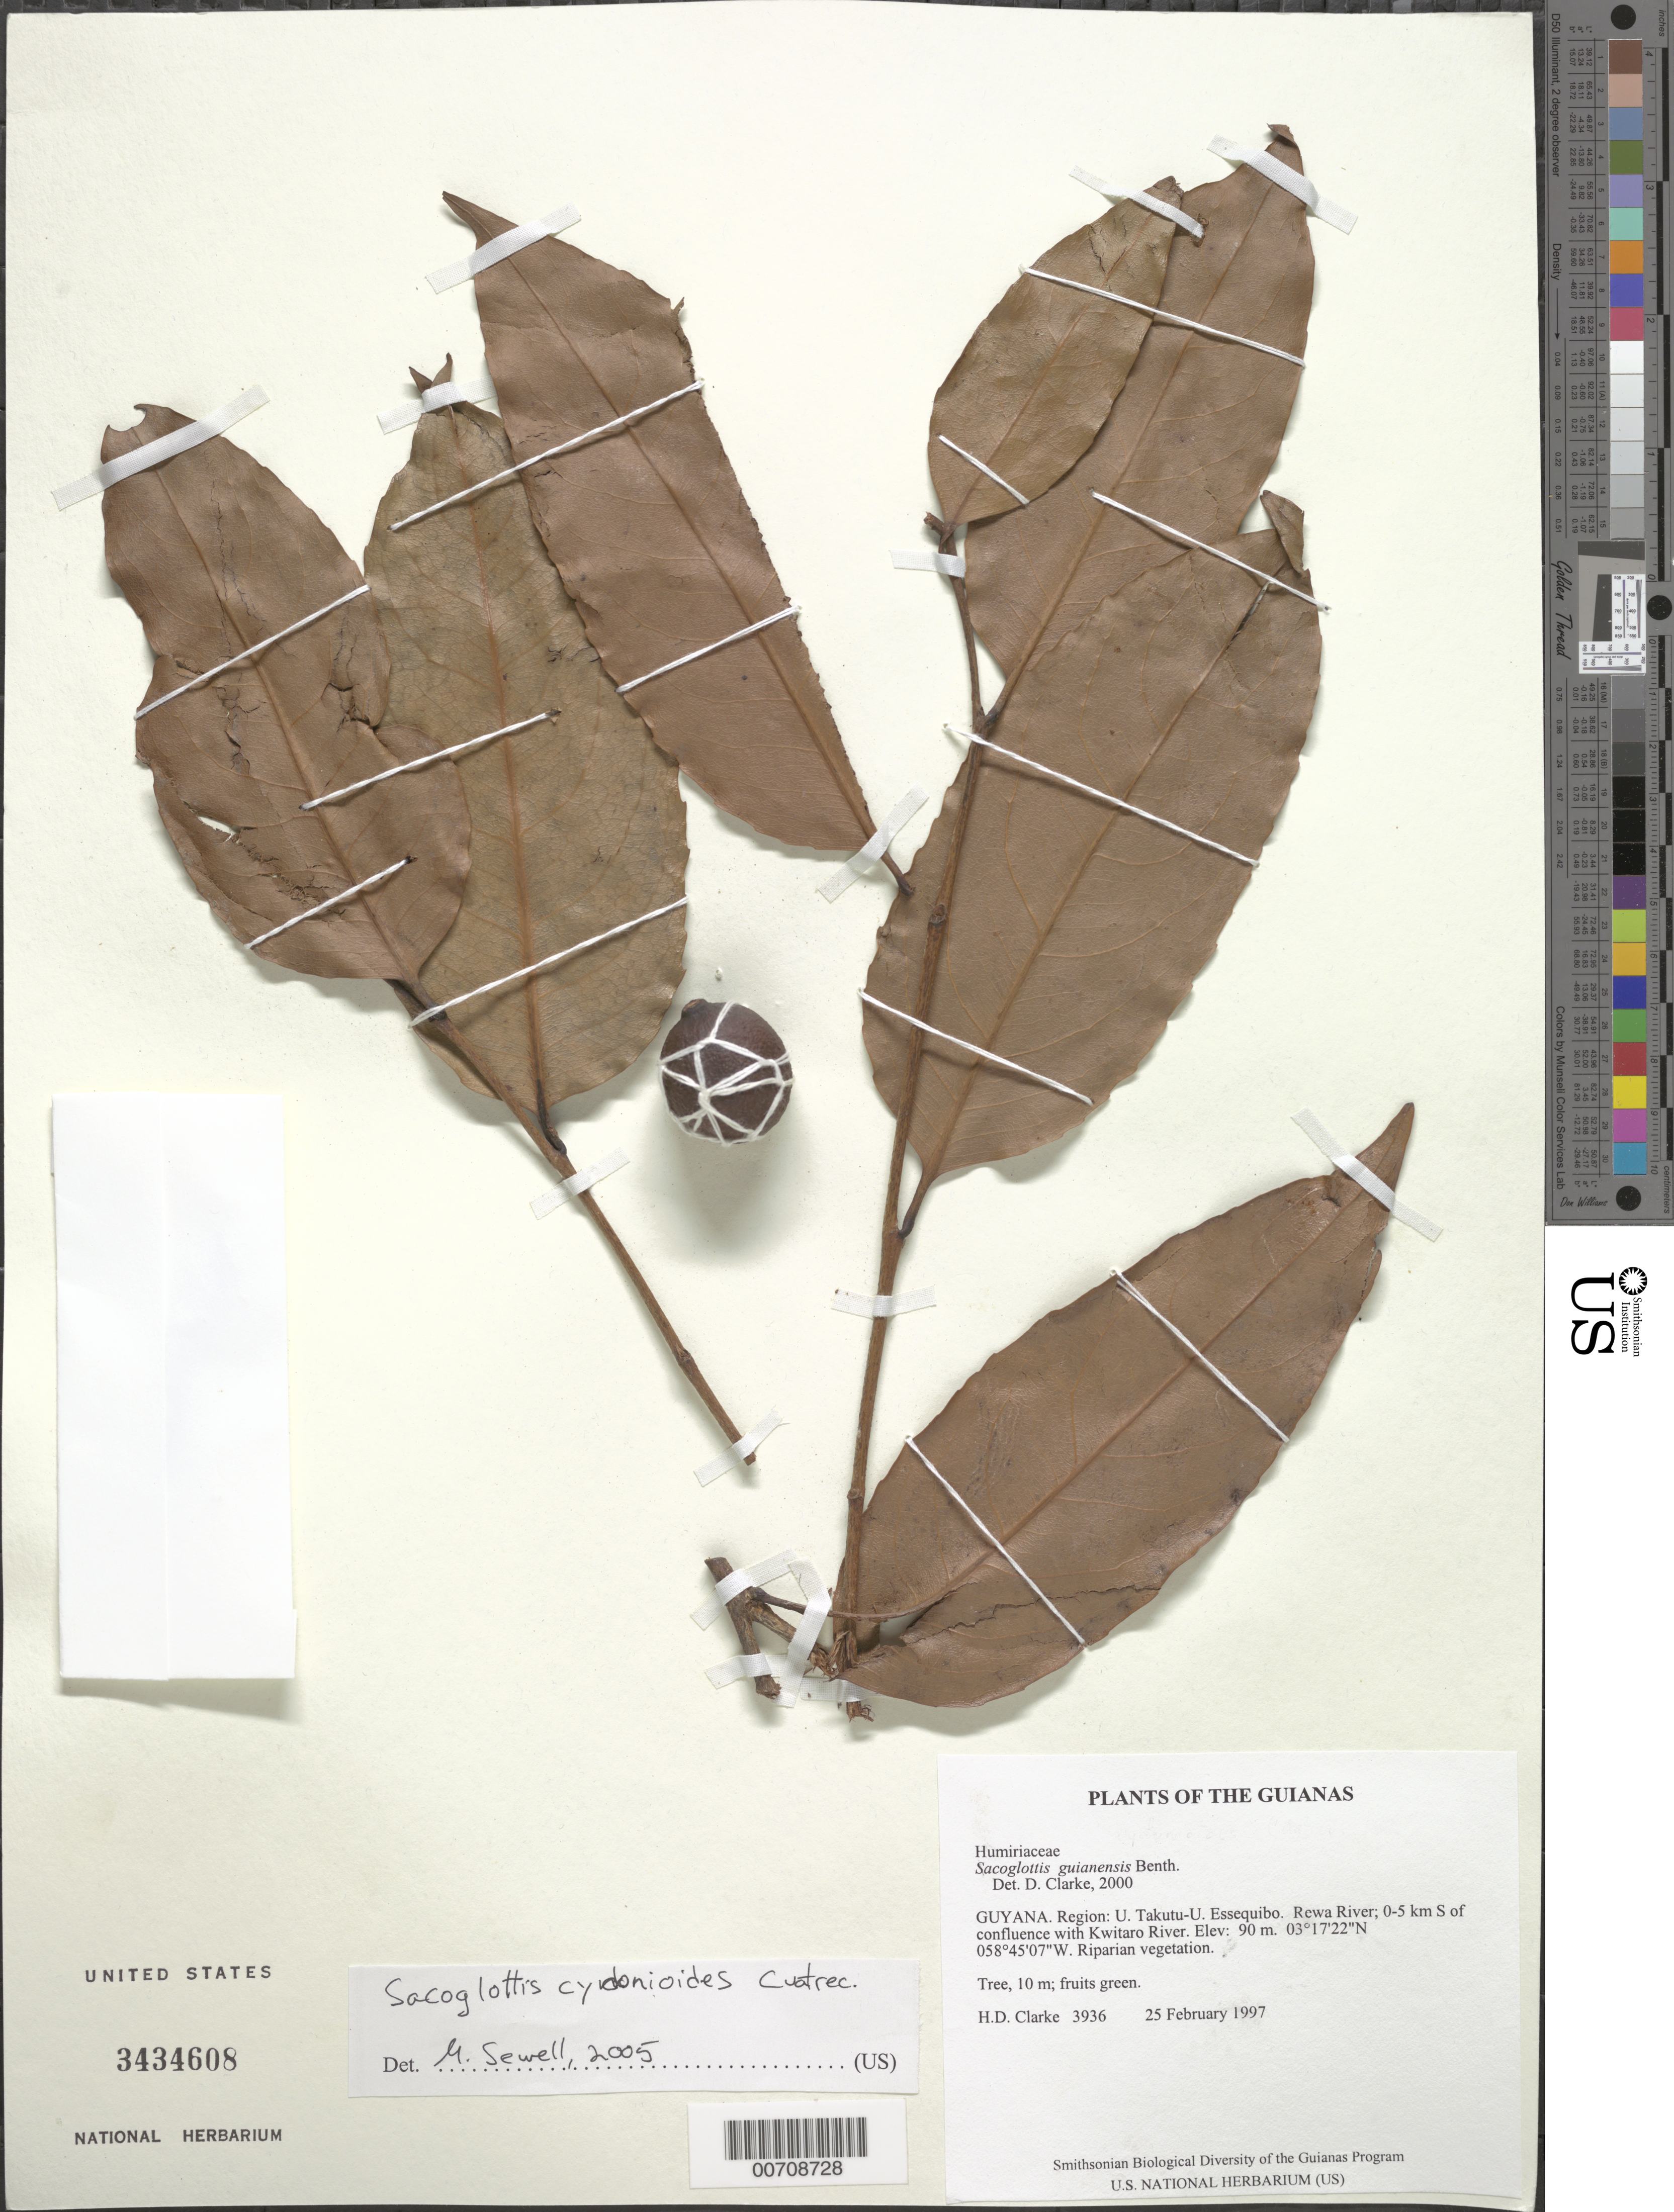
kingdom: Plantae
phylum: Tracheophyta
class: Magnoliopsida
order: Malpighiales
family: Humiriaceae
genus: Sacoglottis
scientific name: Sacoglottis cydonioides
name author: Cuatrec.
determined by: Sewell, M.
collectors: H. D. Clarke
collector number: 3936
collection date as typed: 25 February 1997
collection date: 1997-02-25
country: Guyana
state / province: U. Takutu-U. Essequibo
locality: Rewa River; 0-5 km S of confluence with Kwitaro River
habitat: Riparian vegetation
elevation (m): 90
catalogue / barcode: US 3434608